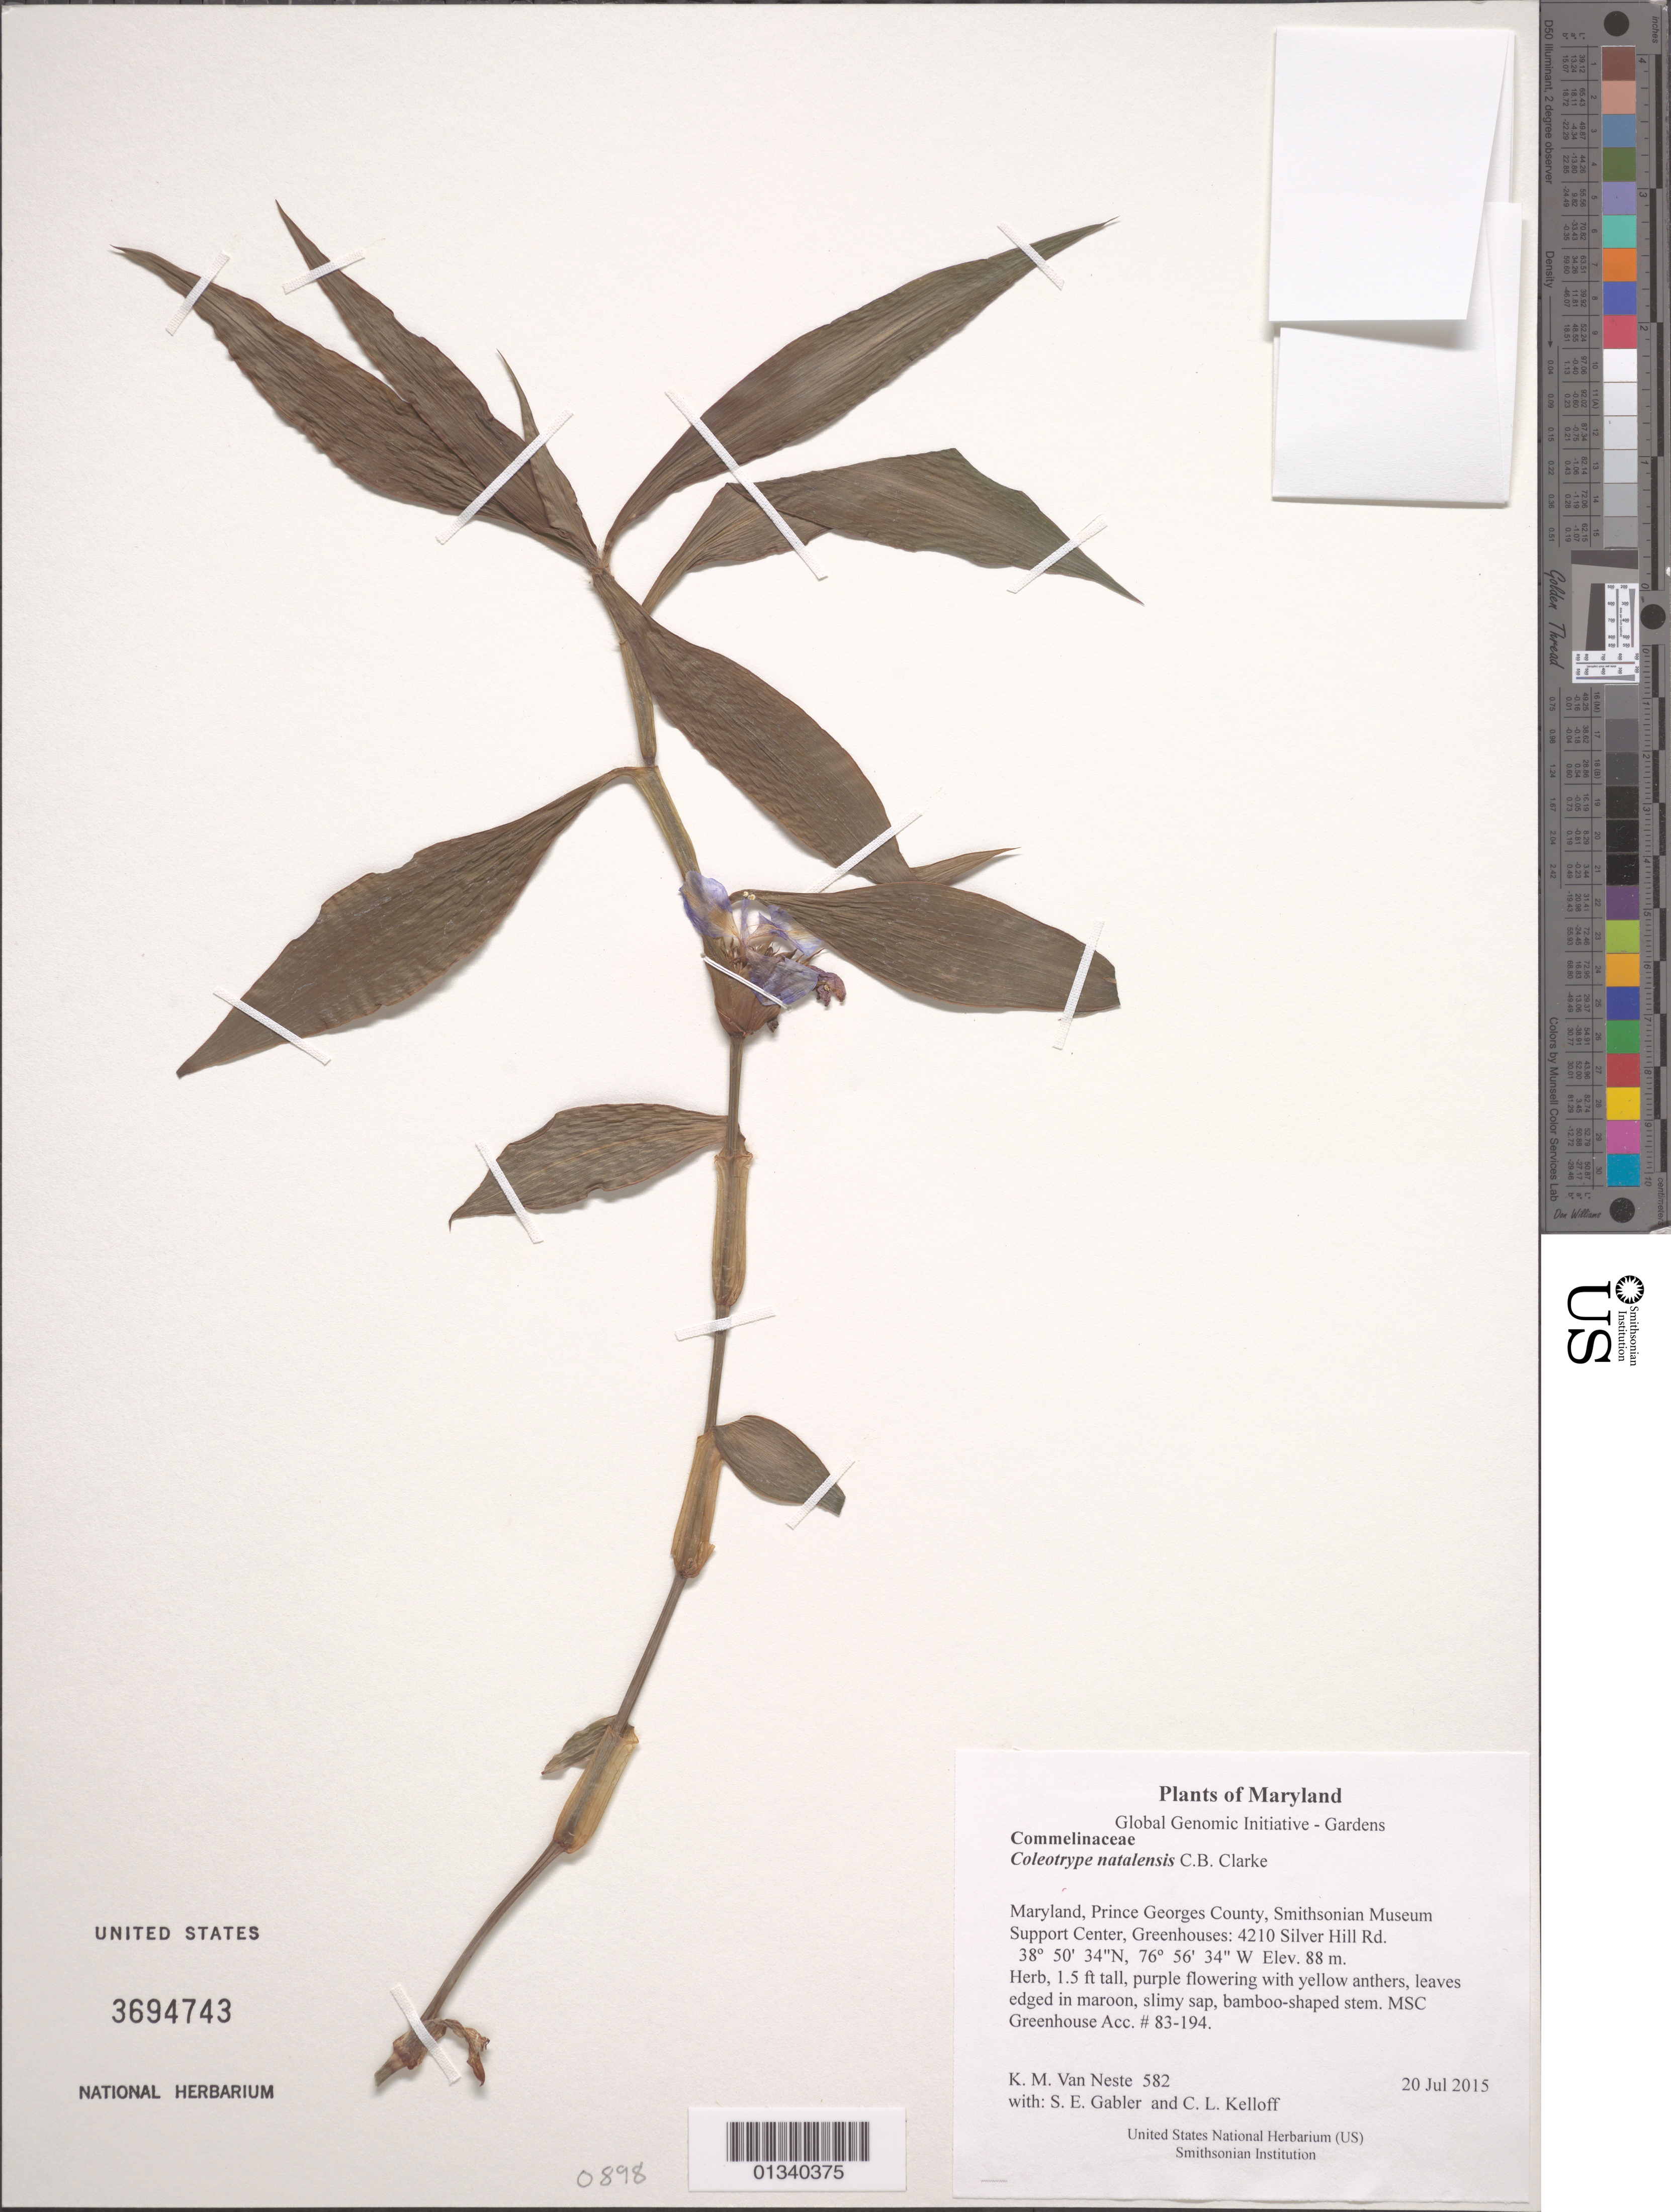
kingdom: Plantae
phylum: Tracheophyta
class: Liliopsida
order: Commelinales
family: Commelinaceae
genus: Coleotrype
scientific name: Coleotrype natalensis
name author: C.B. Clarke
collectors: K. M. Van Neste, S. E. Gabler & C. L. Kelloff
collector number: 582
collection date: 2015-07-20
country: United States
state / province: Maryland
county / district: Prince George's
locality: Smithsonian Museum Support Center, Greenhouses: 4210 Silver Hill Rd, Suitland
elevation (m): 88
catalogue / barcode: US 3694743